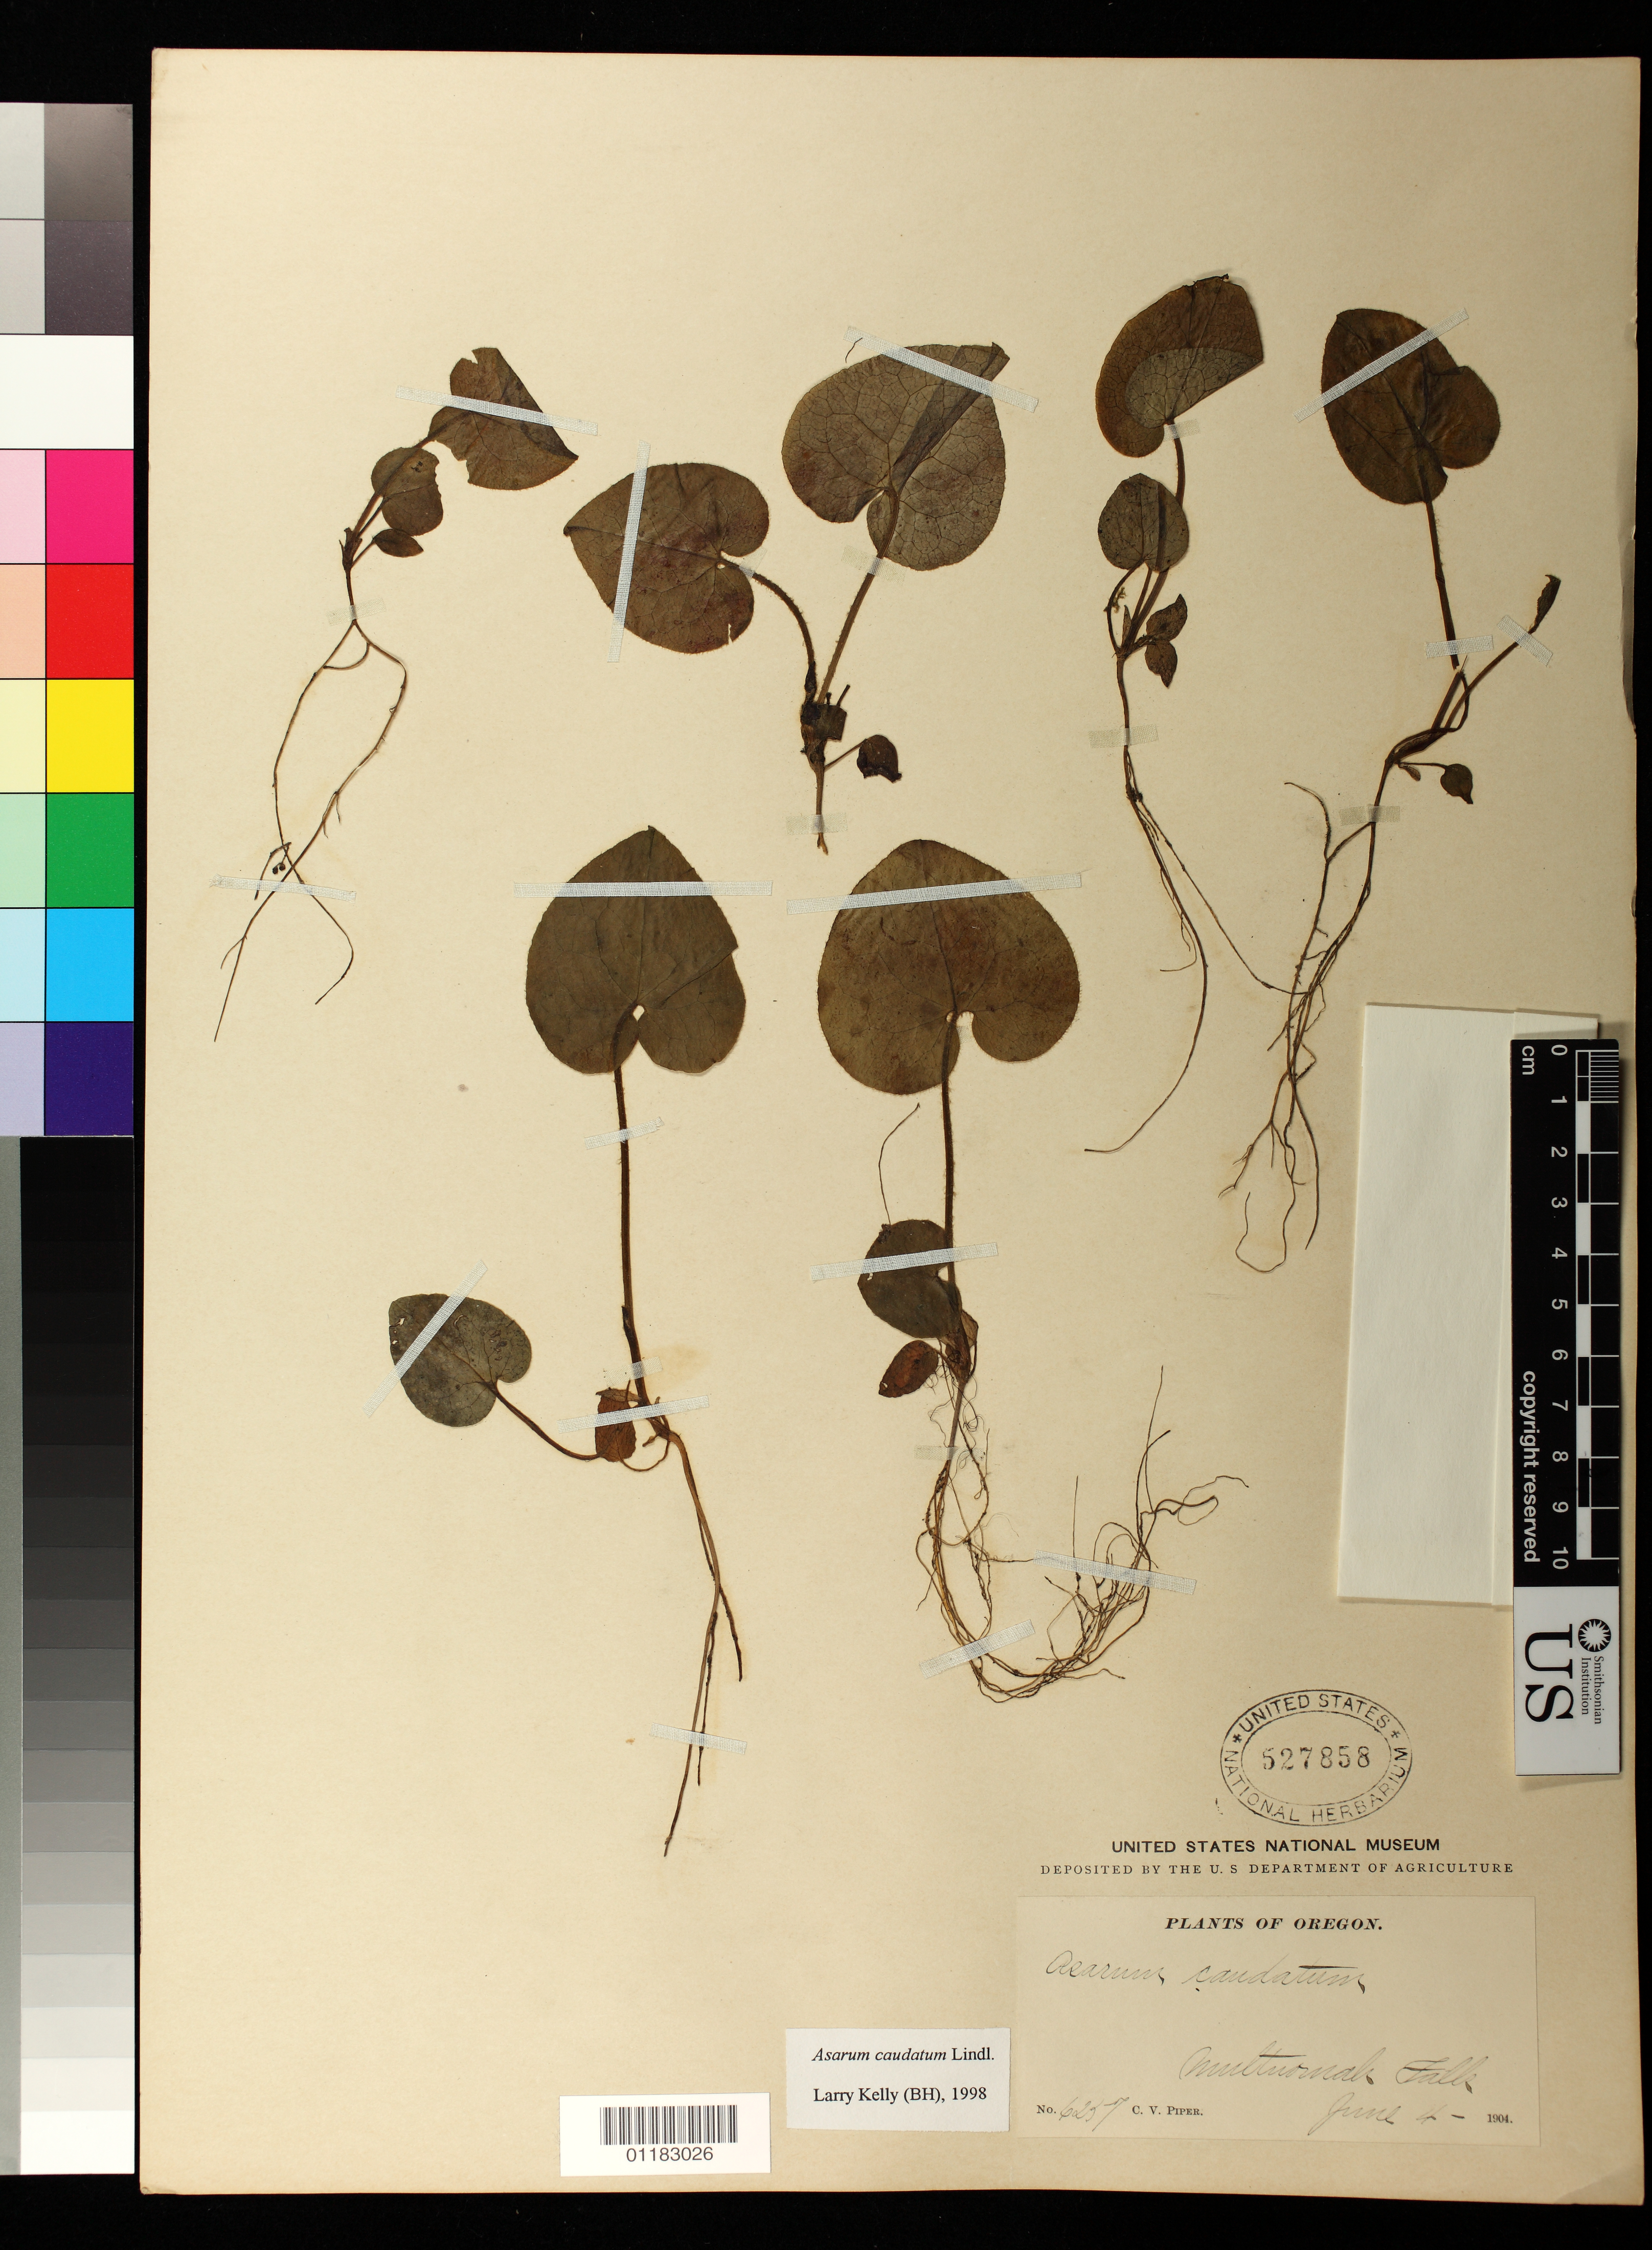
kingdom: Plantae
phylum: Tracheophyta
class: Magnoliopsida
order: Piperales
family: Aristolochiaceae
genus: Asarum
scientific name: Asarum caudatum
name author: Lindl.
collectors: C. V. Piper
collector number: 6257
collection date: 1904-06-04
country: United States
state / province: Oregon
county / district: Multnomah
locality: Multnomah Falls, Multnomah County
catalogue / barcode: US 527858